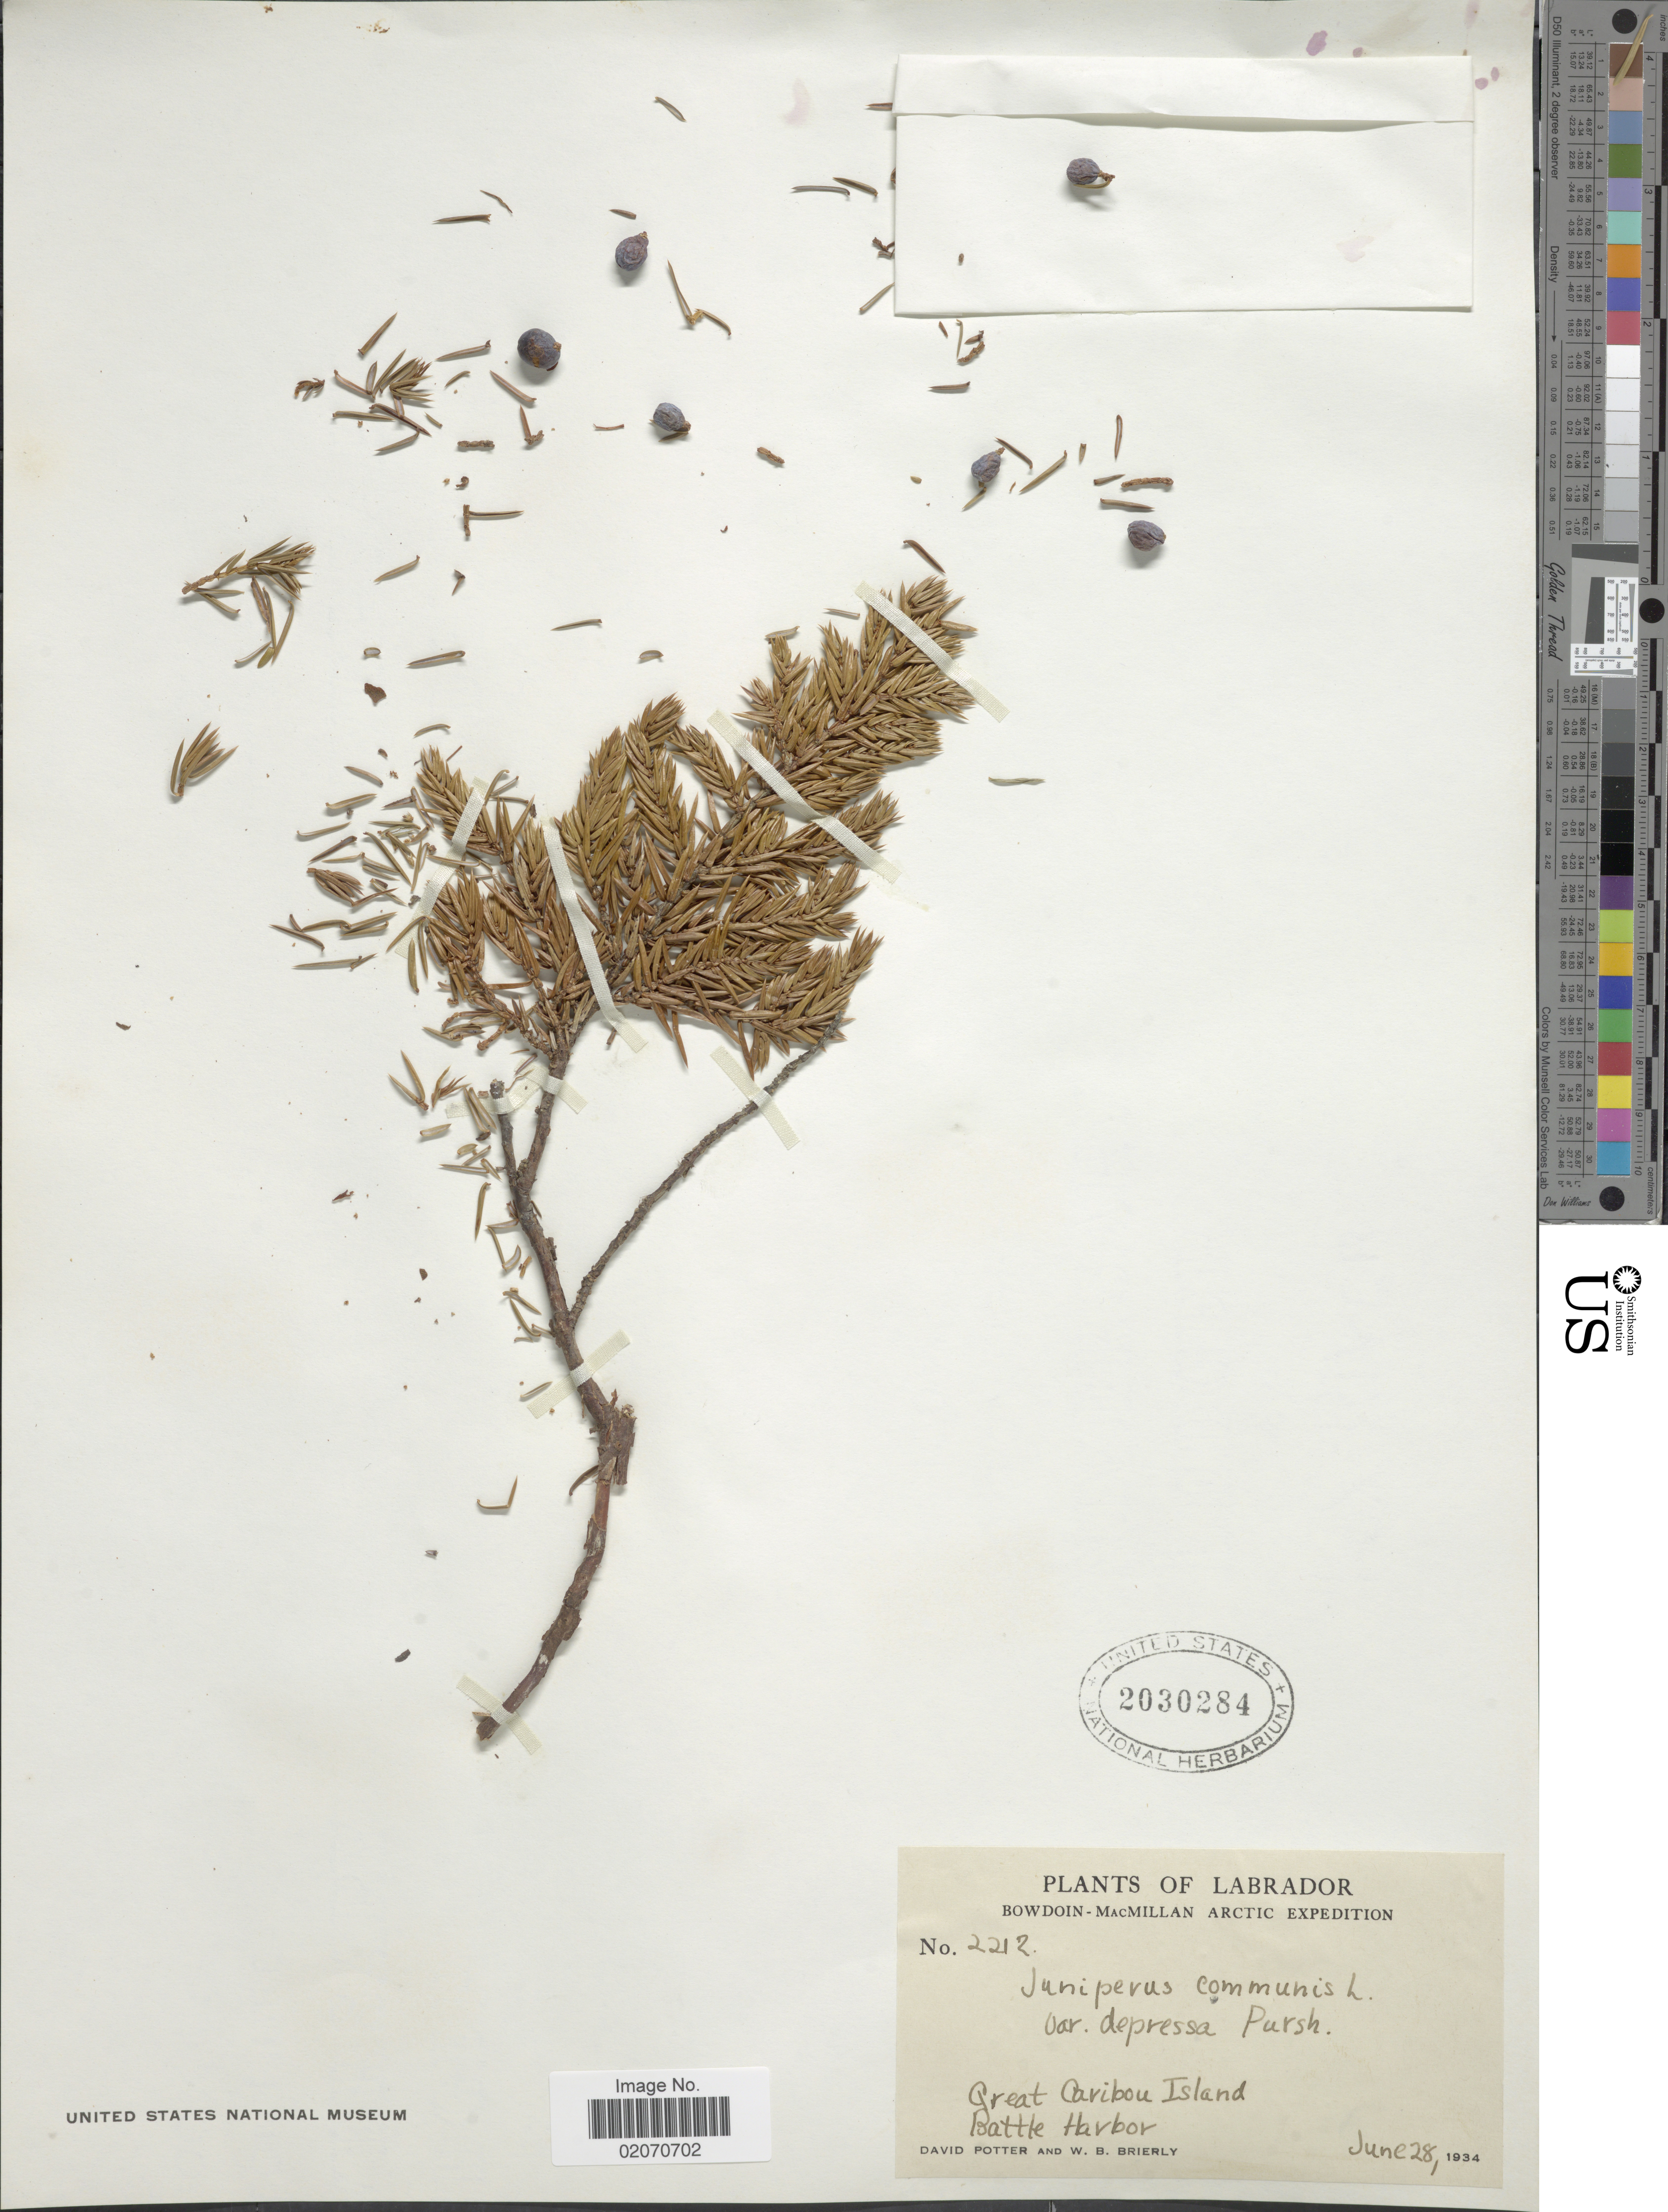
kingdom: Plantae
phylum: Tracheophyta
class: Pinopsida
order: Pinales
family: Cupressaceae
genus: Juniperus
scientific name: Juniperus communis var. depressa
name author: Pursh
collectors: D. Potter & W. Brierly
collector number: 2212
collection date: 1934-06-28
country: Canada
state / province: Newfoundland and Labrador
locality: Labrador Great Caribou Island, Battle Harbor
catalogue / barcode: US 2030284